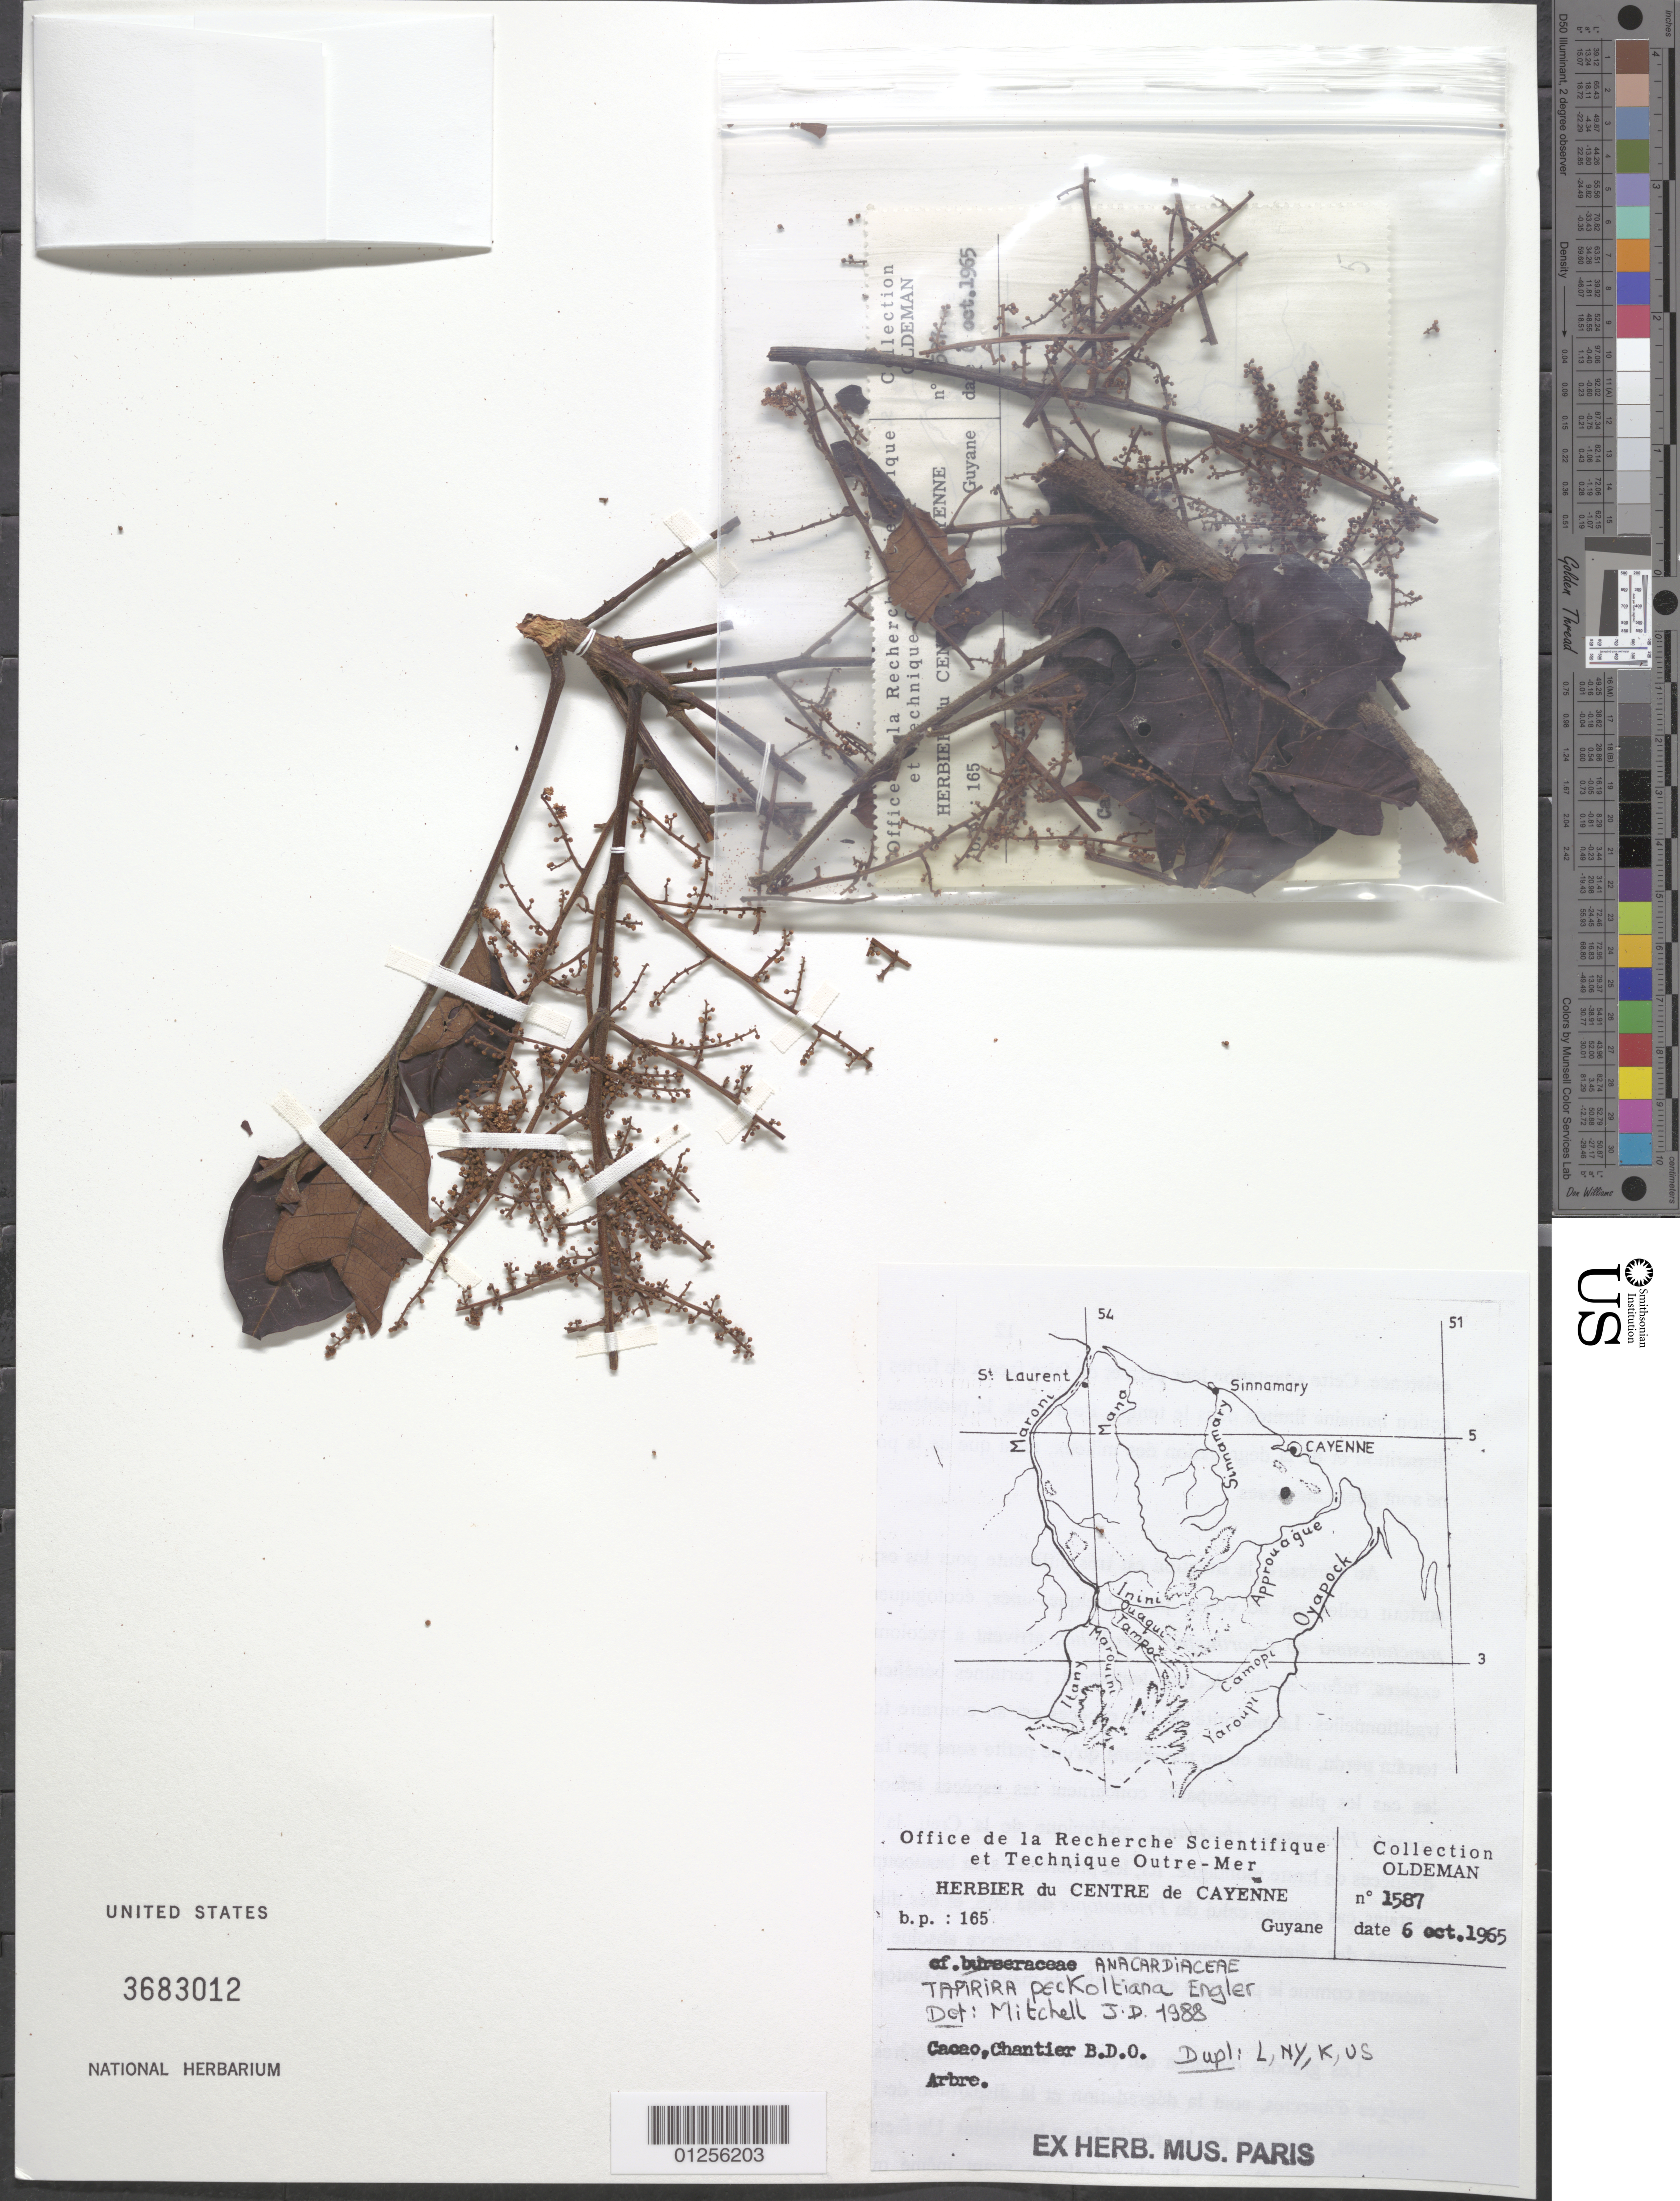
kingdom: Plantae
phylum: Tracheophyta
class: Magnoliopsida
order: Sapindales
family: Anacardiaceae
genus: Tapirira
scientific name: Tapirira obtusa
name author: (Benth.) J.D. Mitch.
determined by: Mitchell, John D.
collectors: R. Oldeman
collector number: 1587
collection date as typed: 6-Oct-65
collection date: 1965-10-06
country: French Guiana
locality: Cacao, Chantier B.D.O.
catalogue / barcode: US 3683012